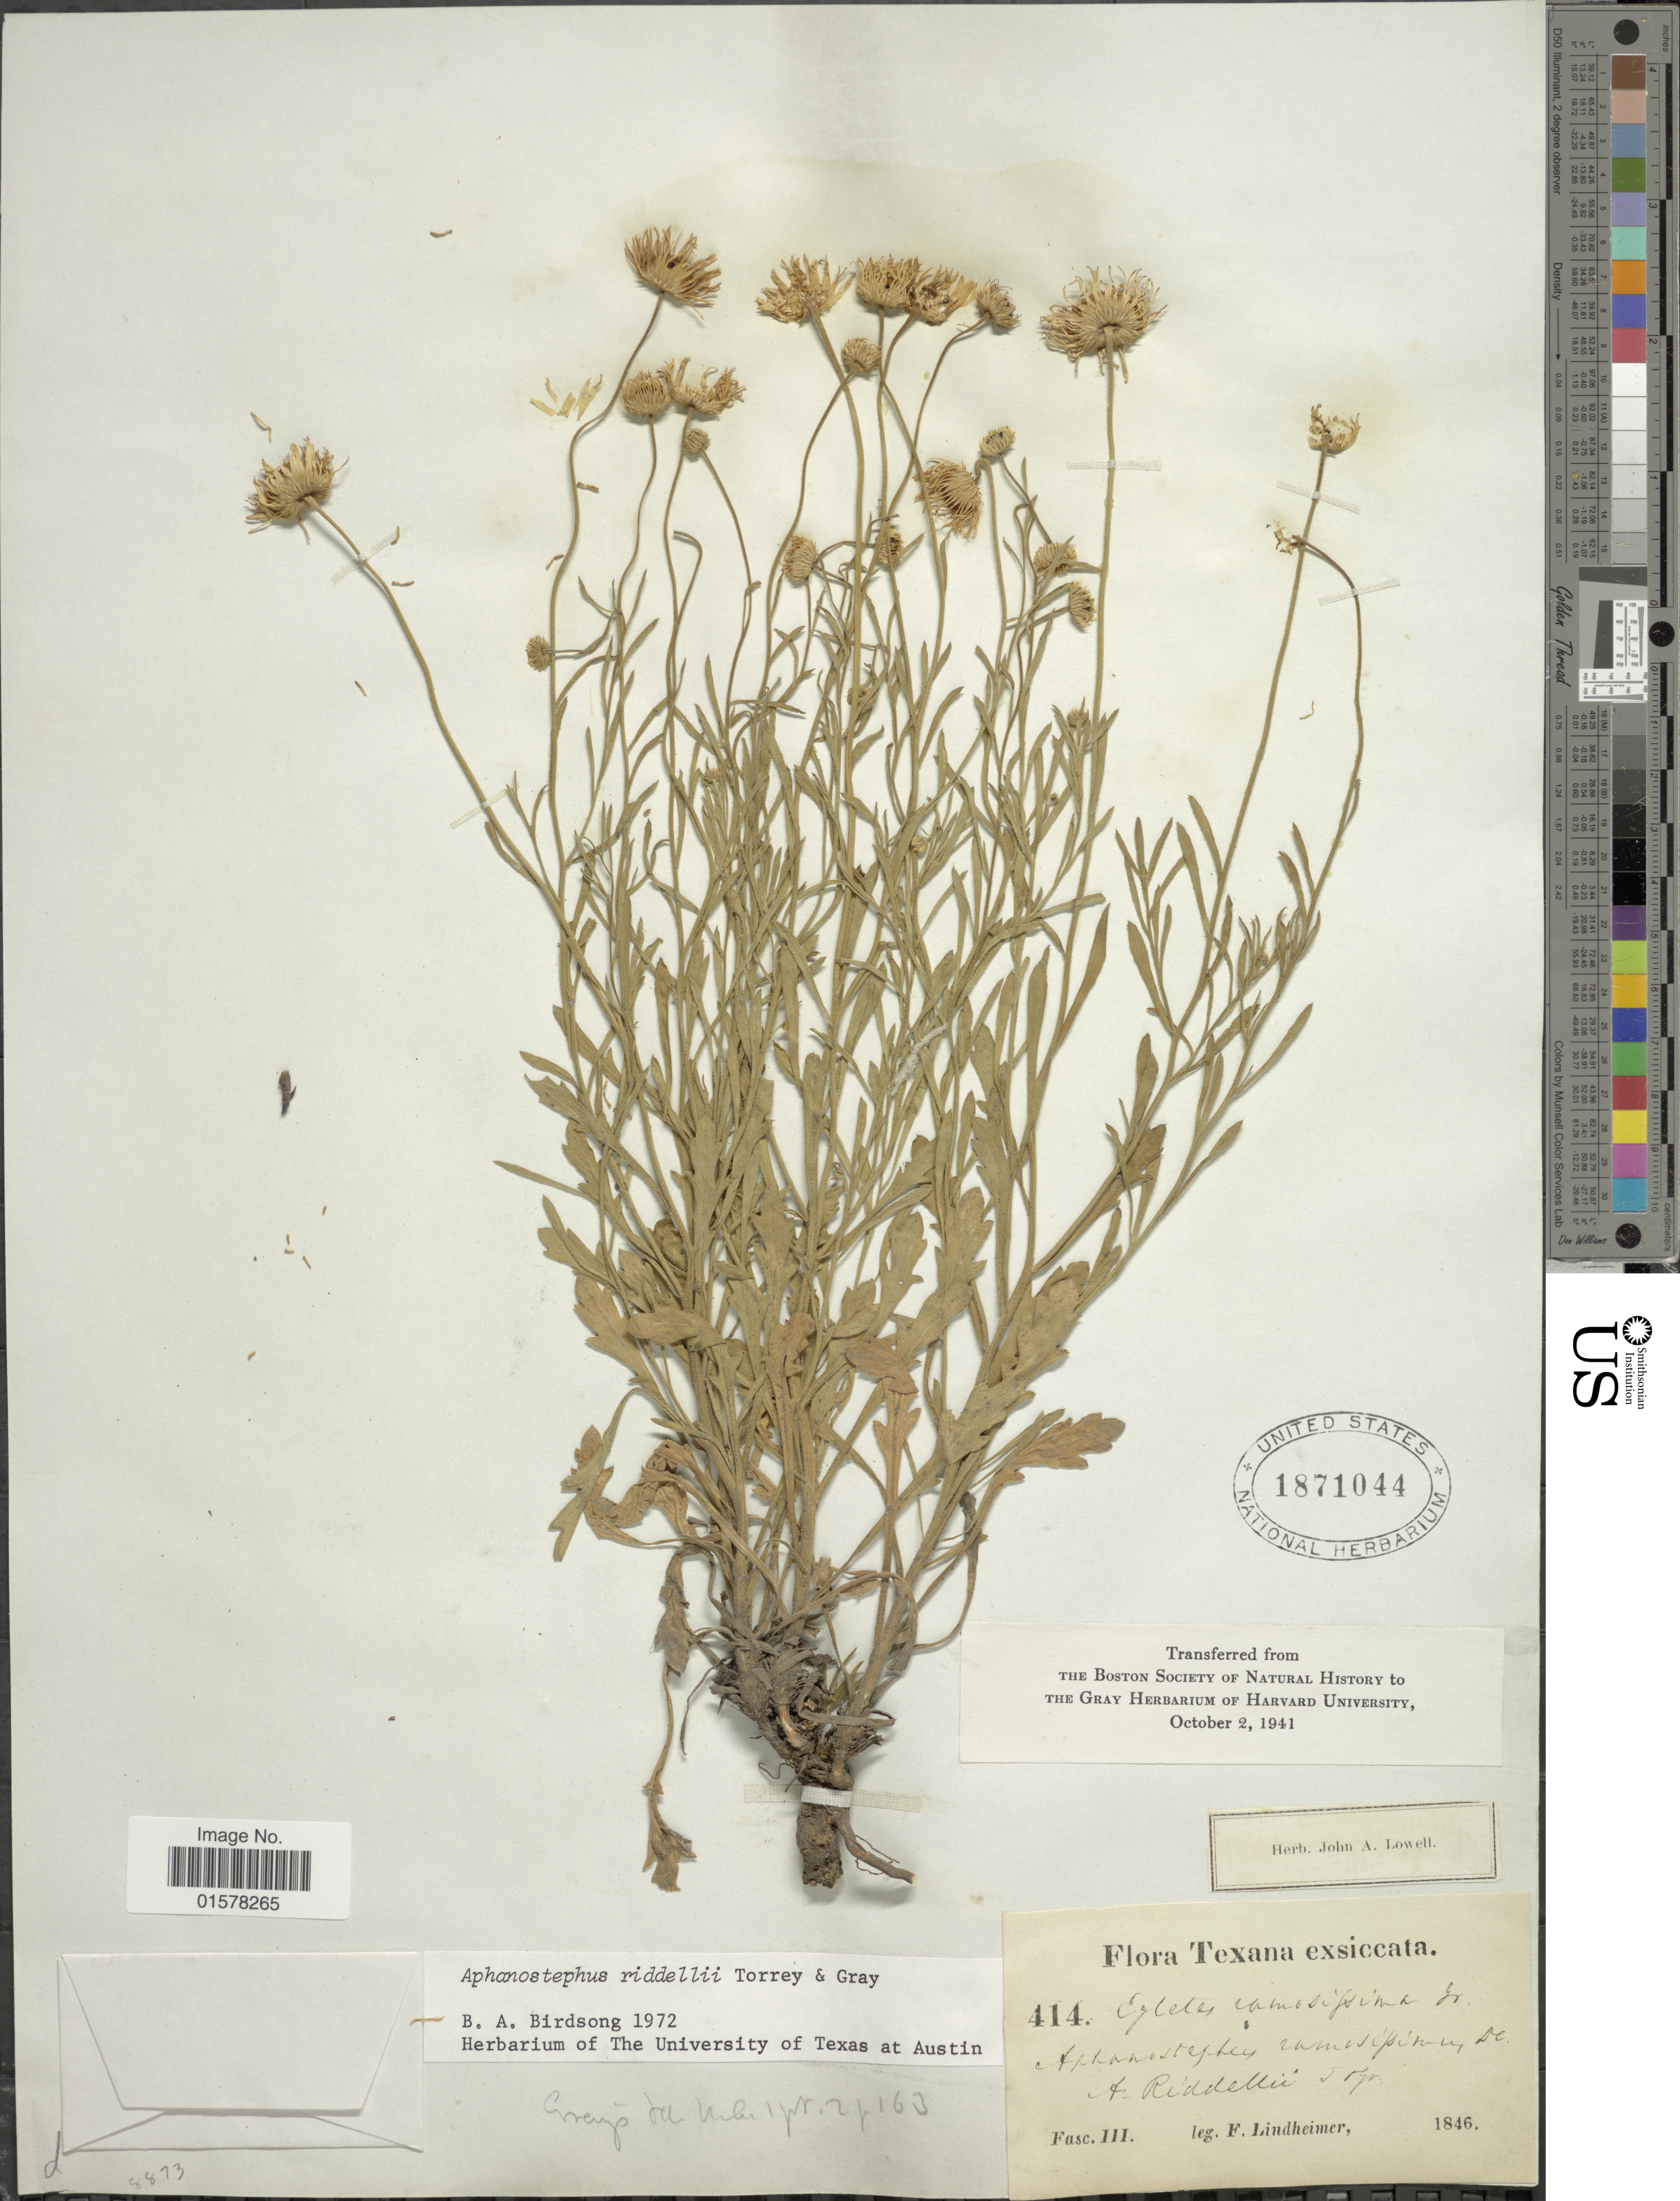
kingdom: Plantae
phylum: Tracheophyta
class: Magnoliopsida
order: Asterales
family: Asteraceae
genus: Aphanostephus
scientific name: Aphanostephus riddellii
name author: Torr. & A. Gray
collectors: F. Lindheimer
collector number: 414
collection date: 1846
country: United States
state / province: Texas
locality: Texana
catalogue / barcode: US 1871044